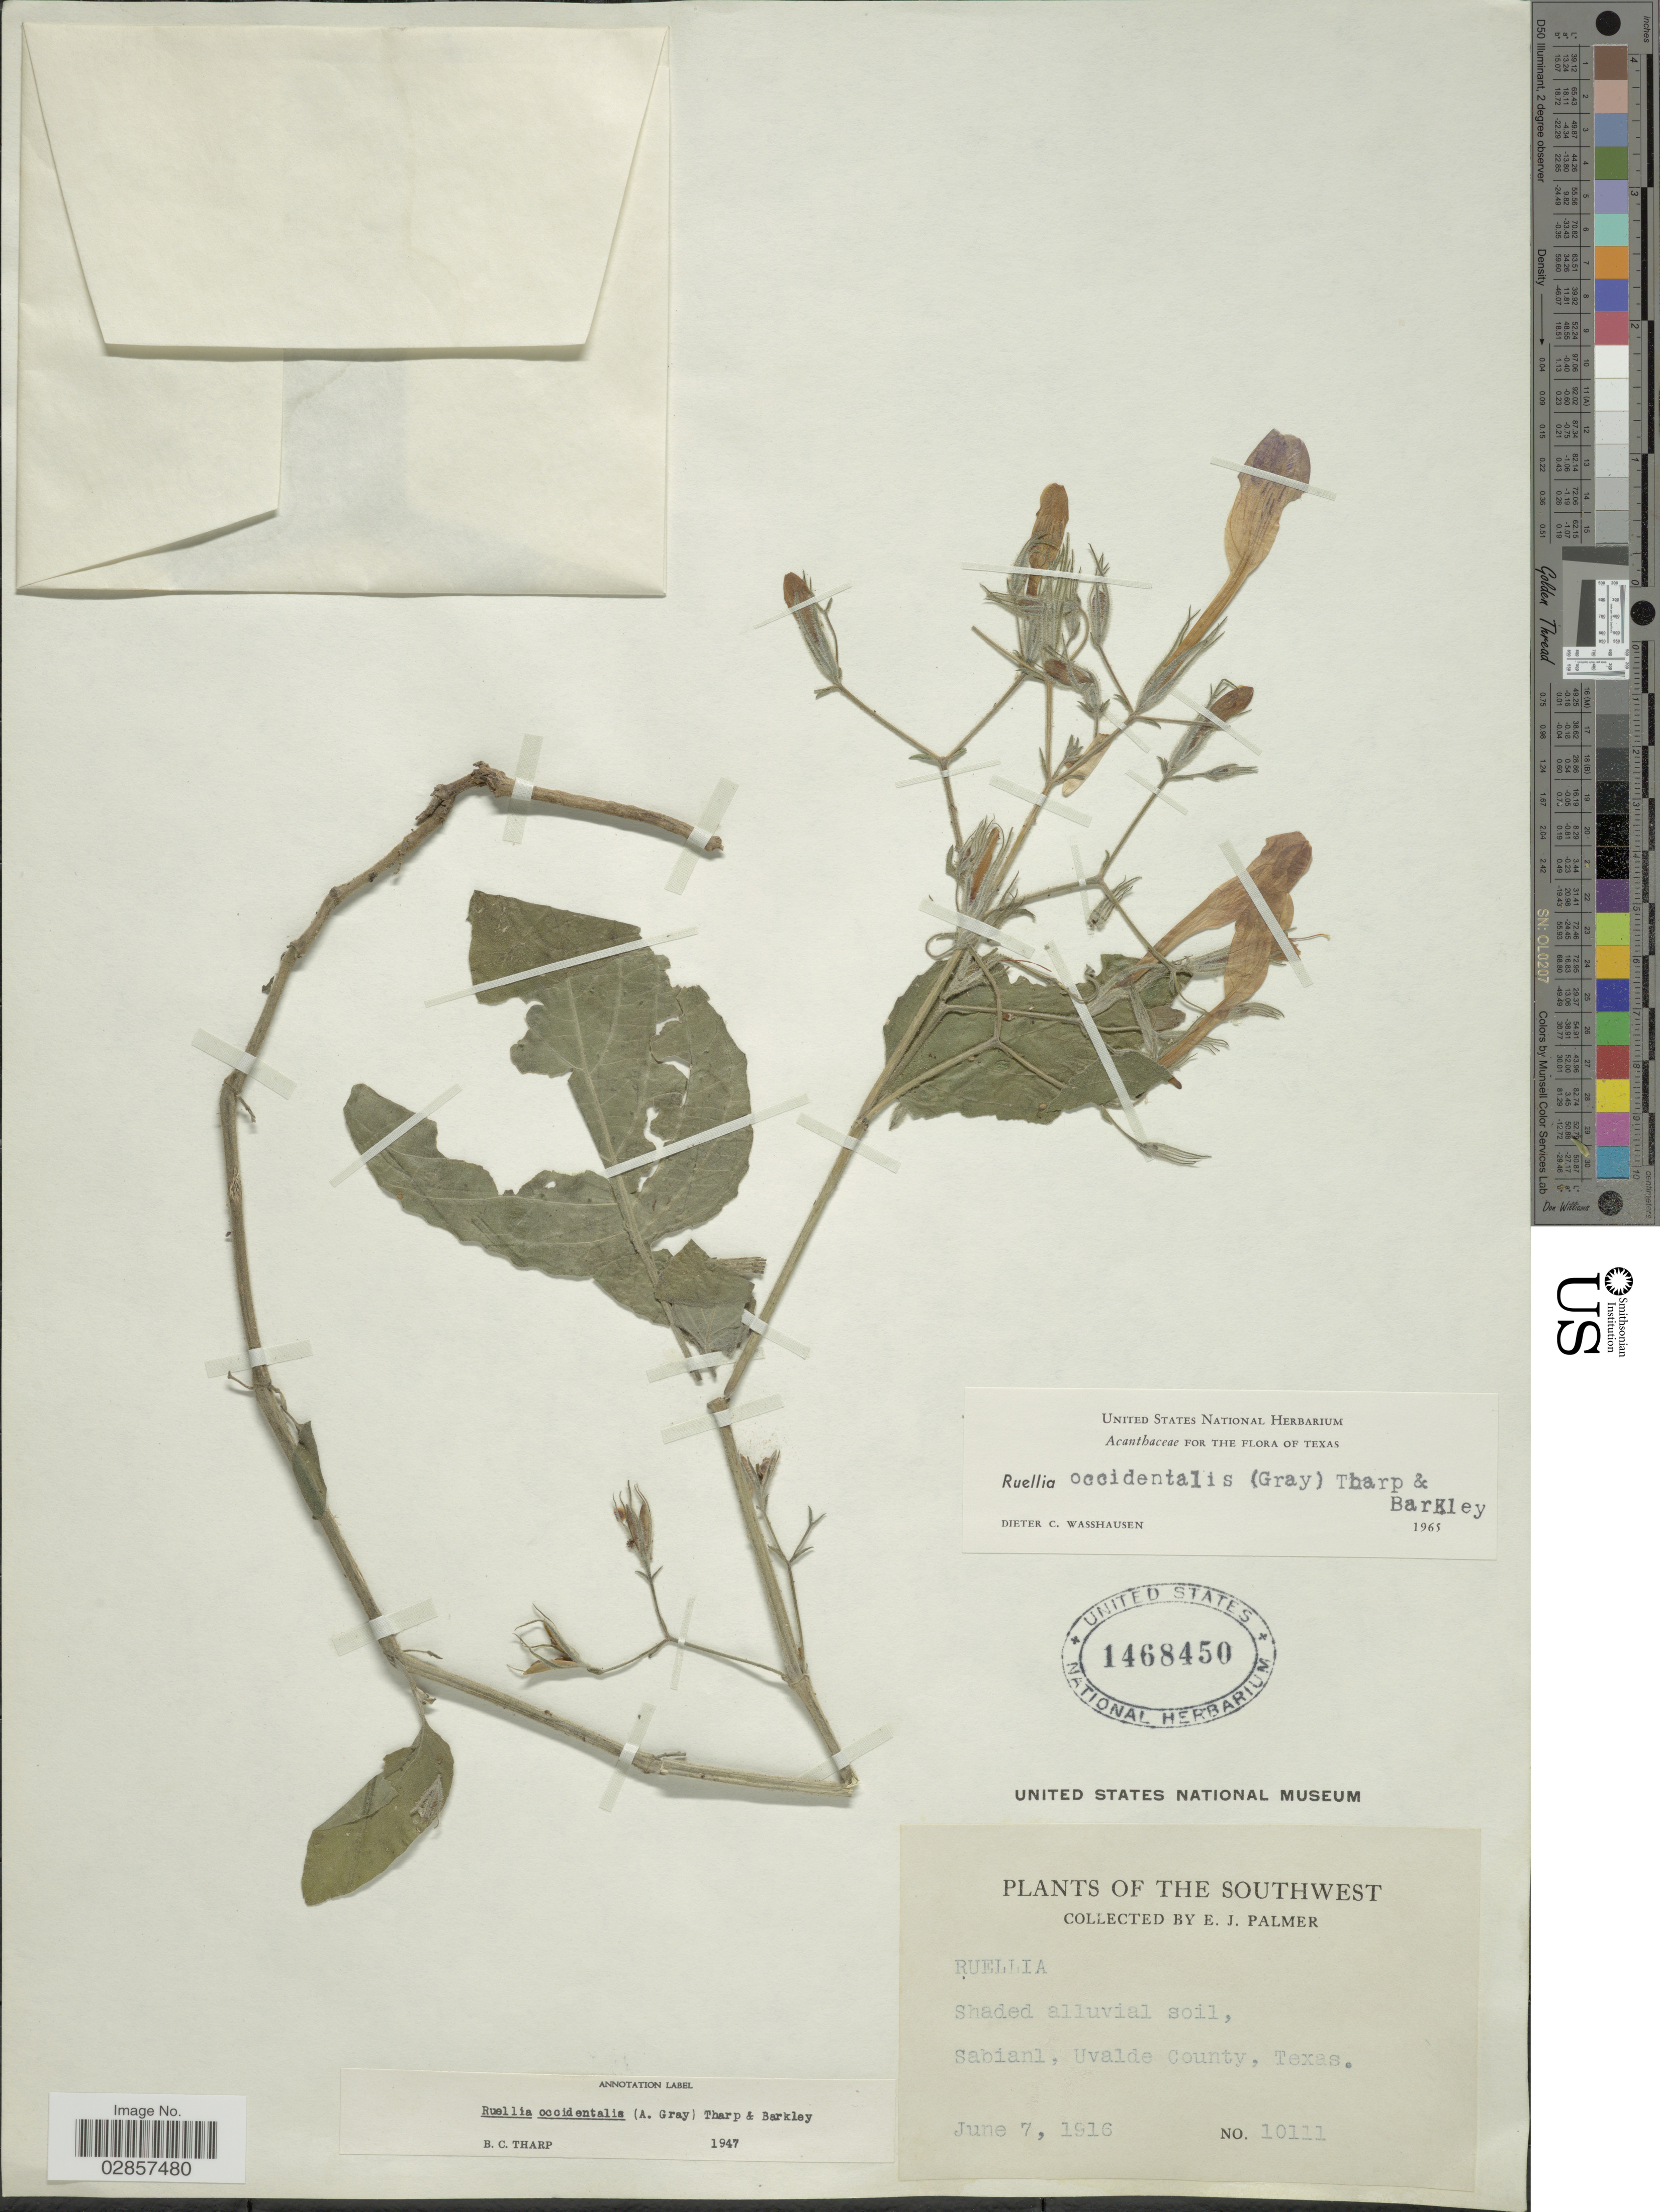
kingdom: Plantae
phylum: Tracheophyta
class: Magnoliopsida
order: Lamiales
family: Acanthaceae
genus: Ruellia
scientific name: Ruellia occidentalis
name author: (A. Gray) Tharp & F.A. Barkley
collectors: E. J. Palmer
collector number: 10111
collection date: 1916-06-07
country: United States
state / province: Texas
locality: Sabianl, Uvalde County, Texas, The Southwest.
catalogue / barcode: US 1468450